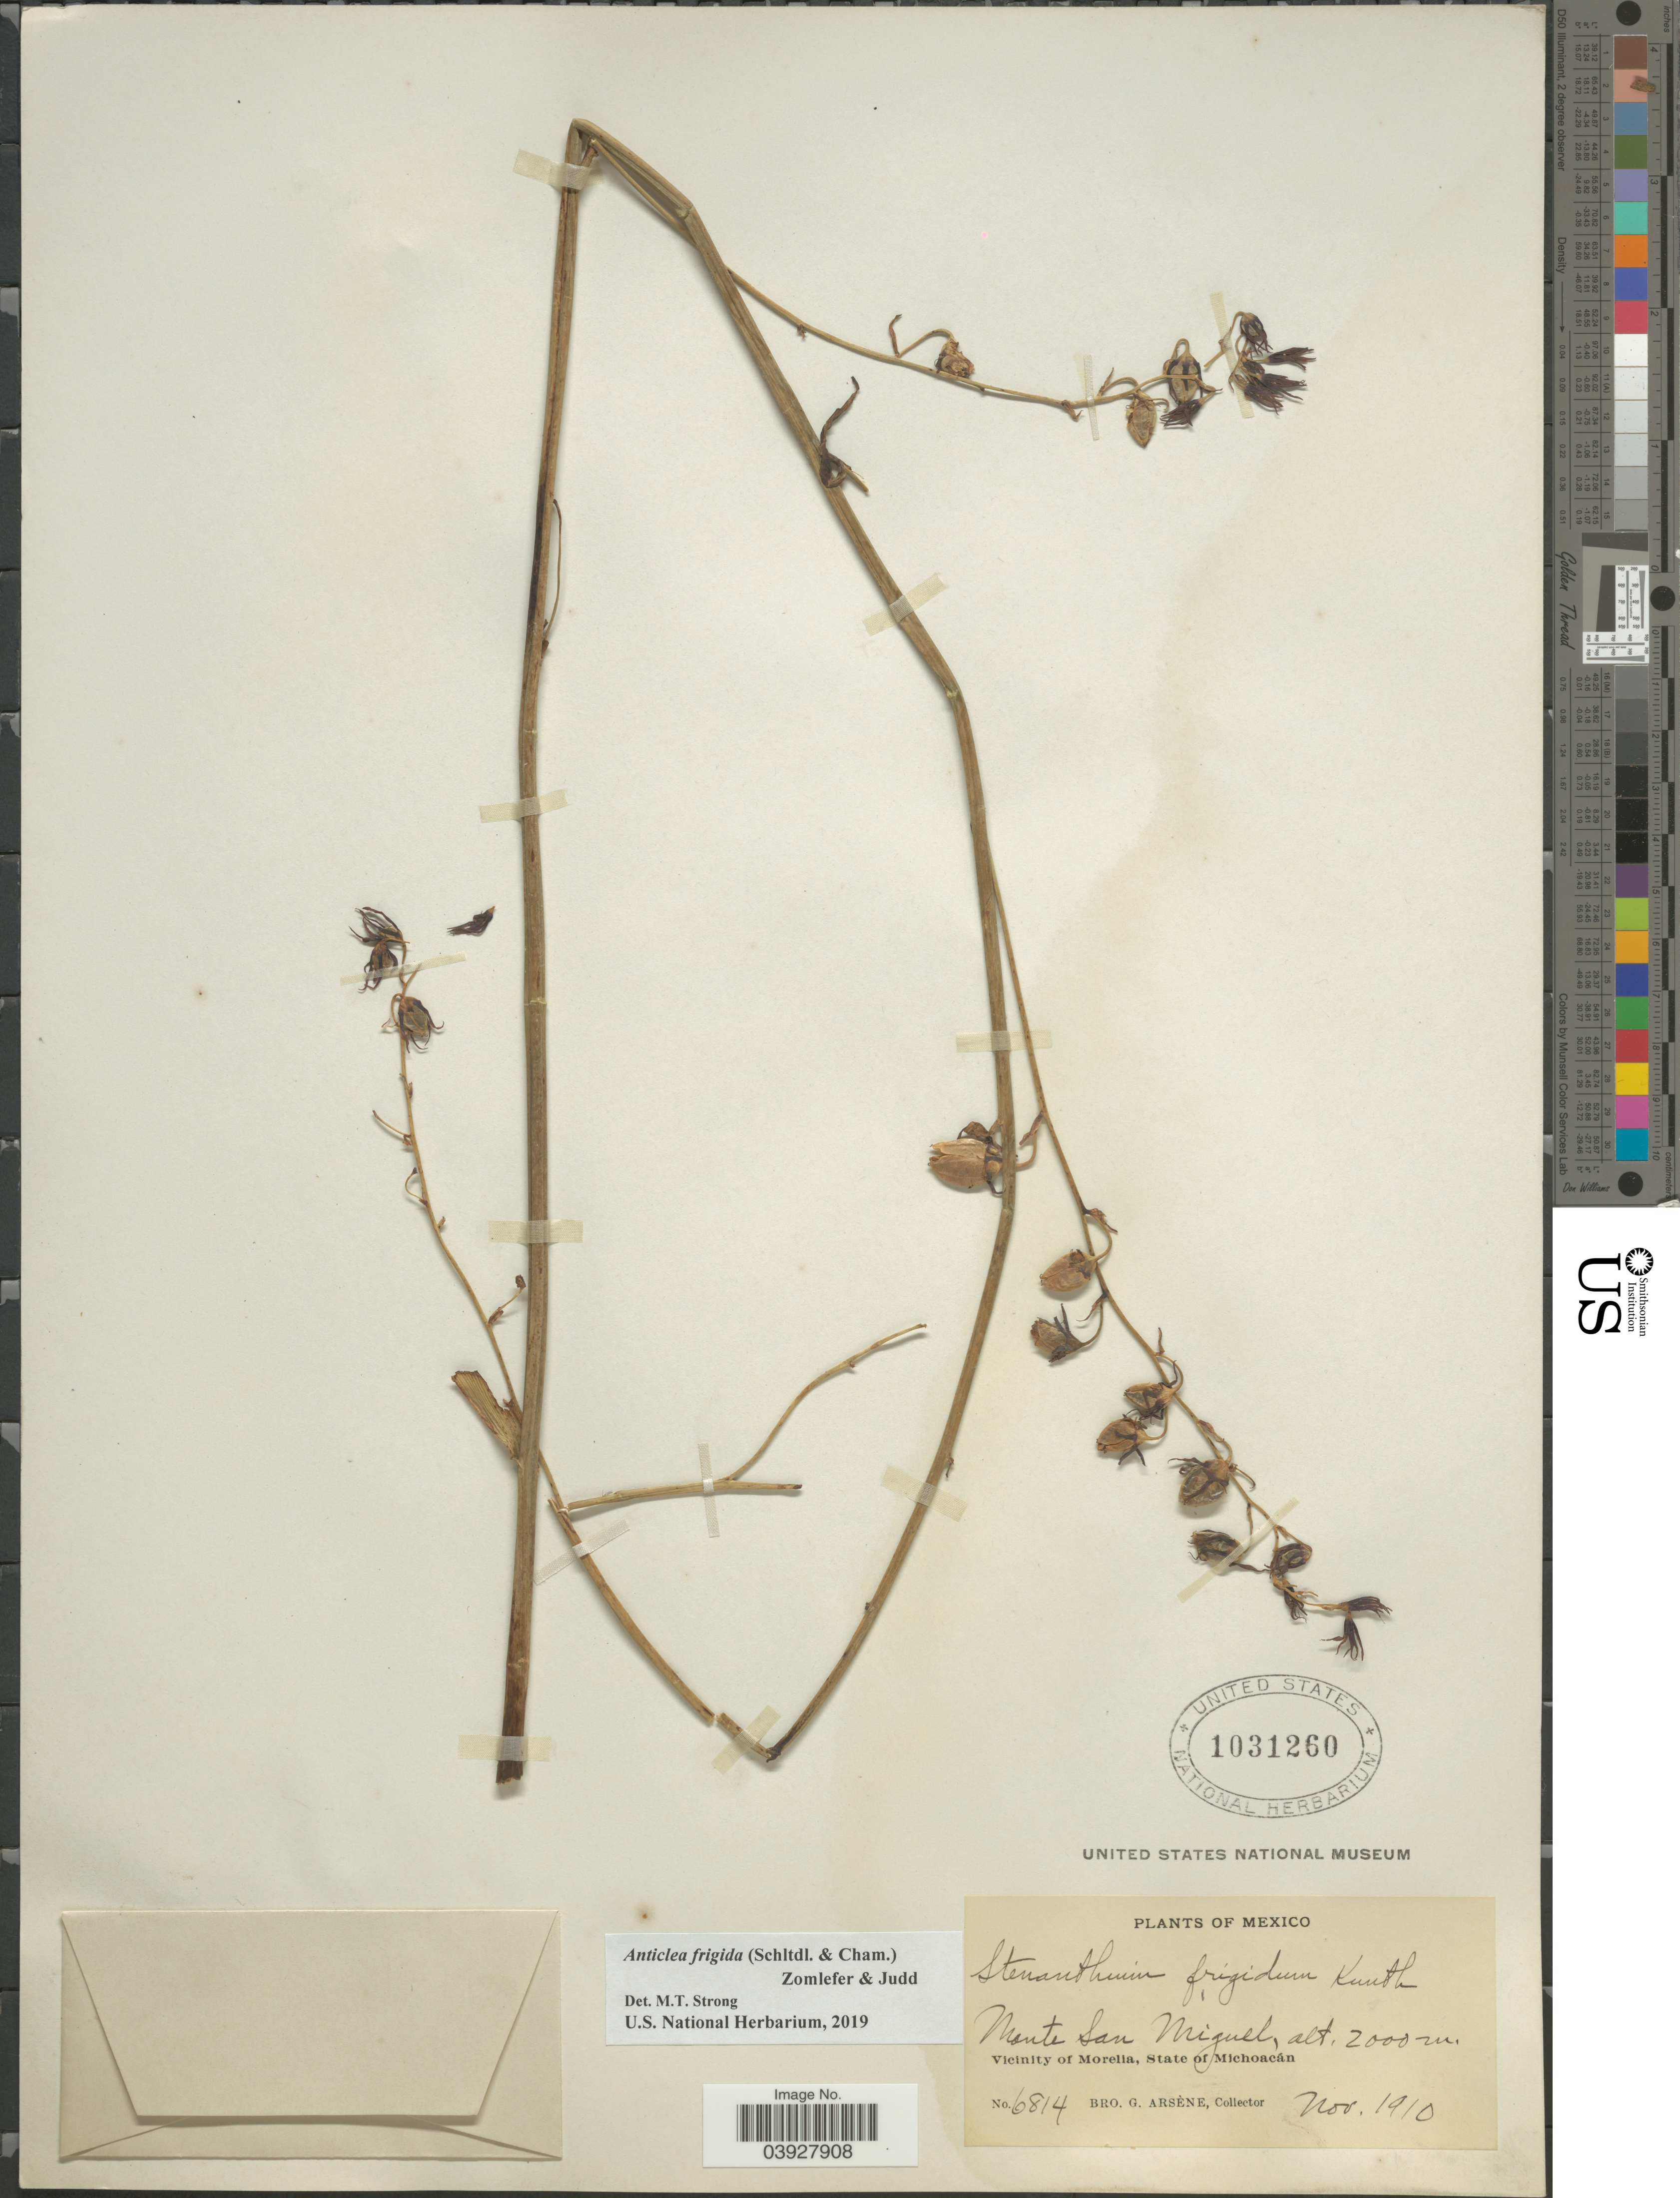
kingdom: Plantae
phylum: Tracheophyta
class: Liliopsida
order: Liliales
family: Melanthiaceae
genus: Anticlea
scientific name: Anticlea frigida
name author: (Schltdl. & Cham.) Zomlefer & Judd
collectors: Bro. G. Arsène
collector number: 6814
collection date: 1910-11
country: Mexico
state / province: Michoacán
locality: Monte San Miguel. Vicinity of Morelia.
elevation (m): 2000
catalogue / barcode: US 1031260